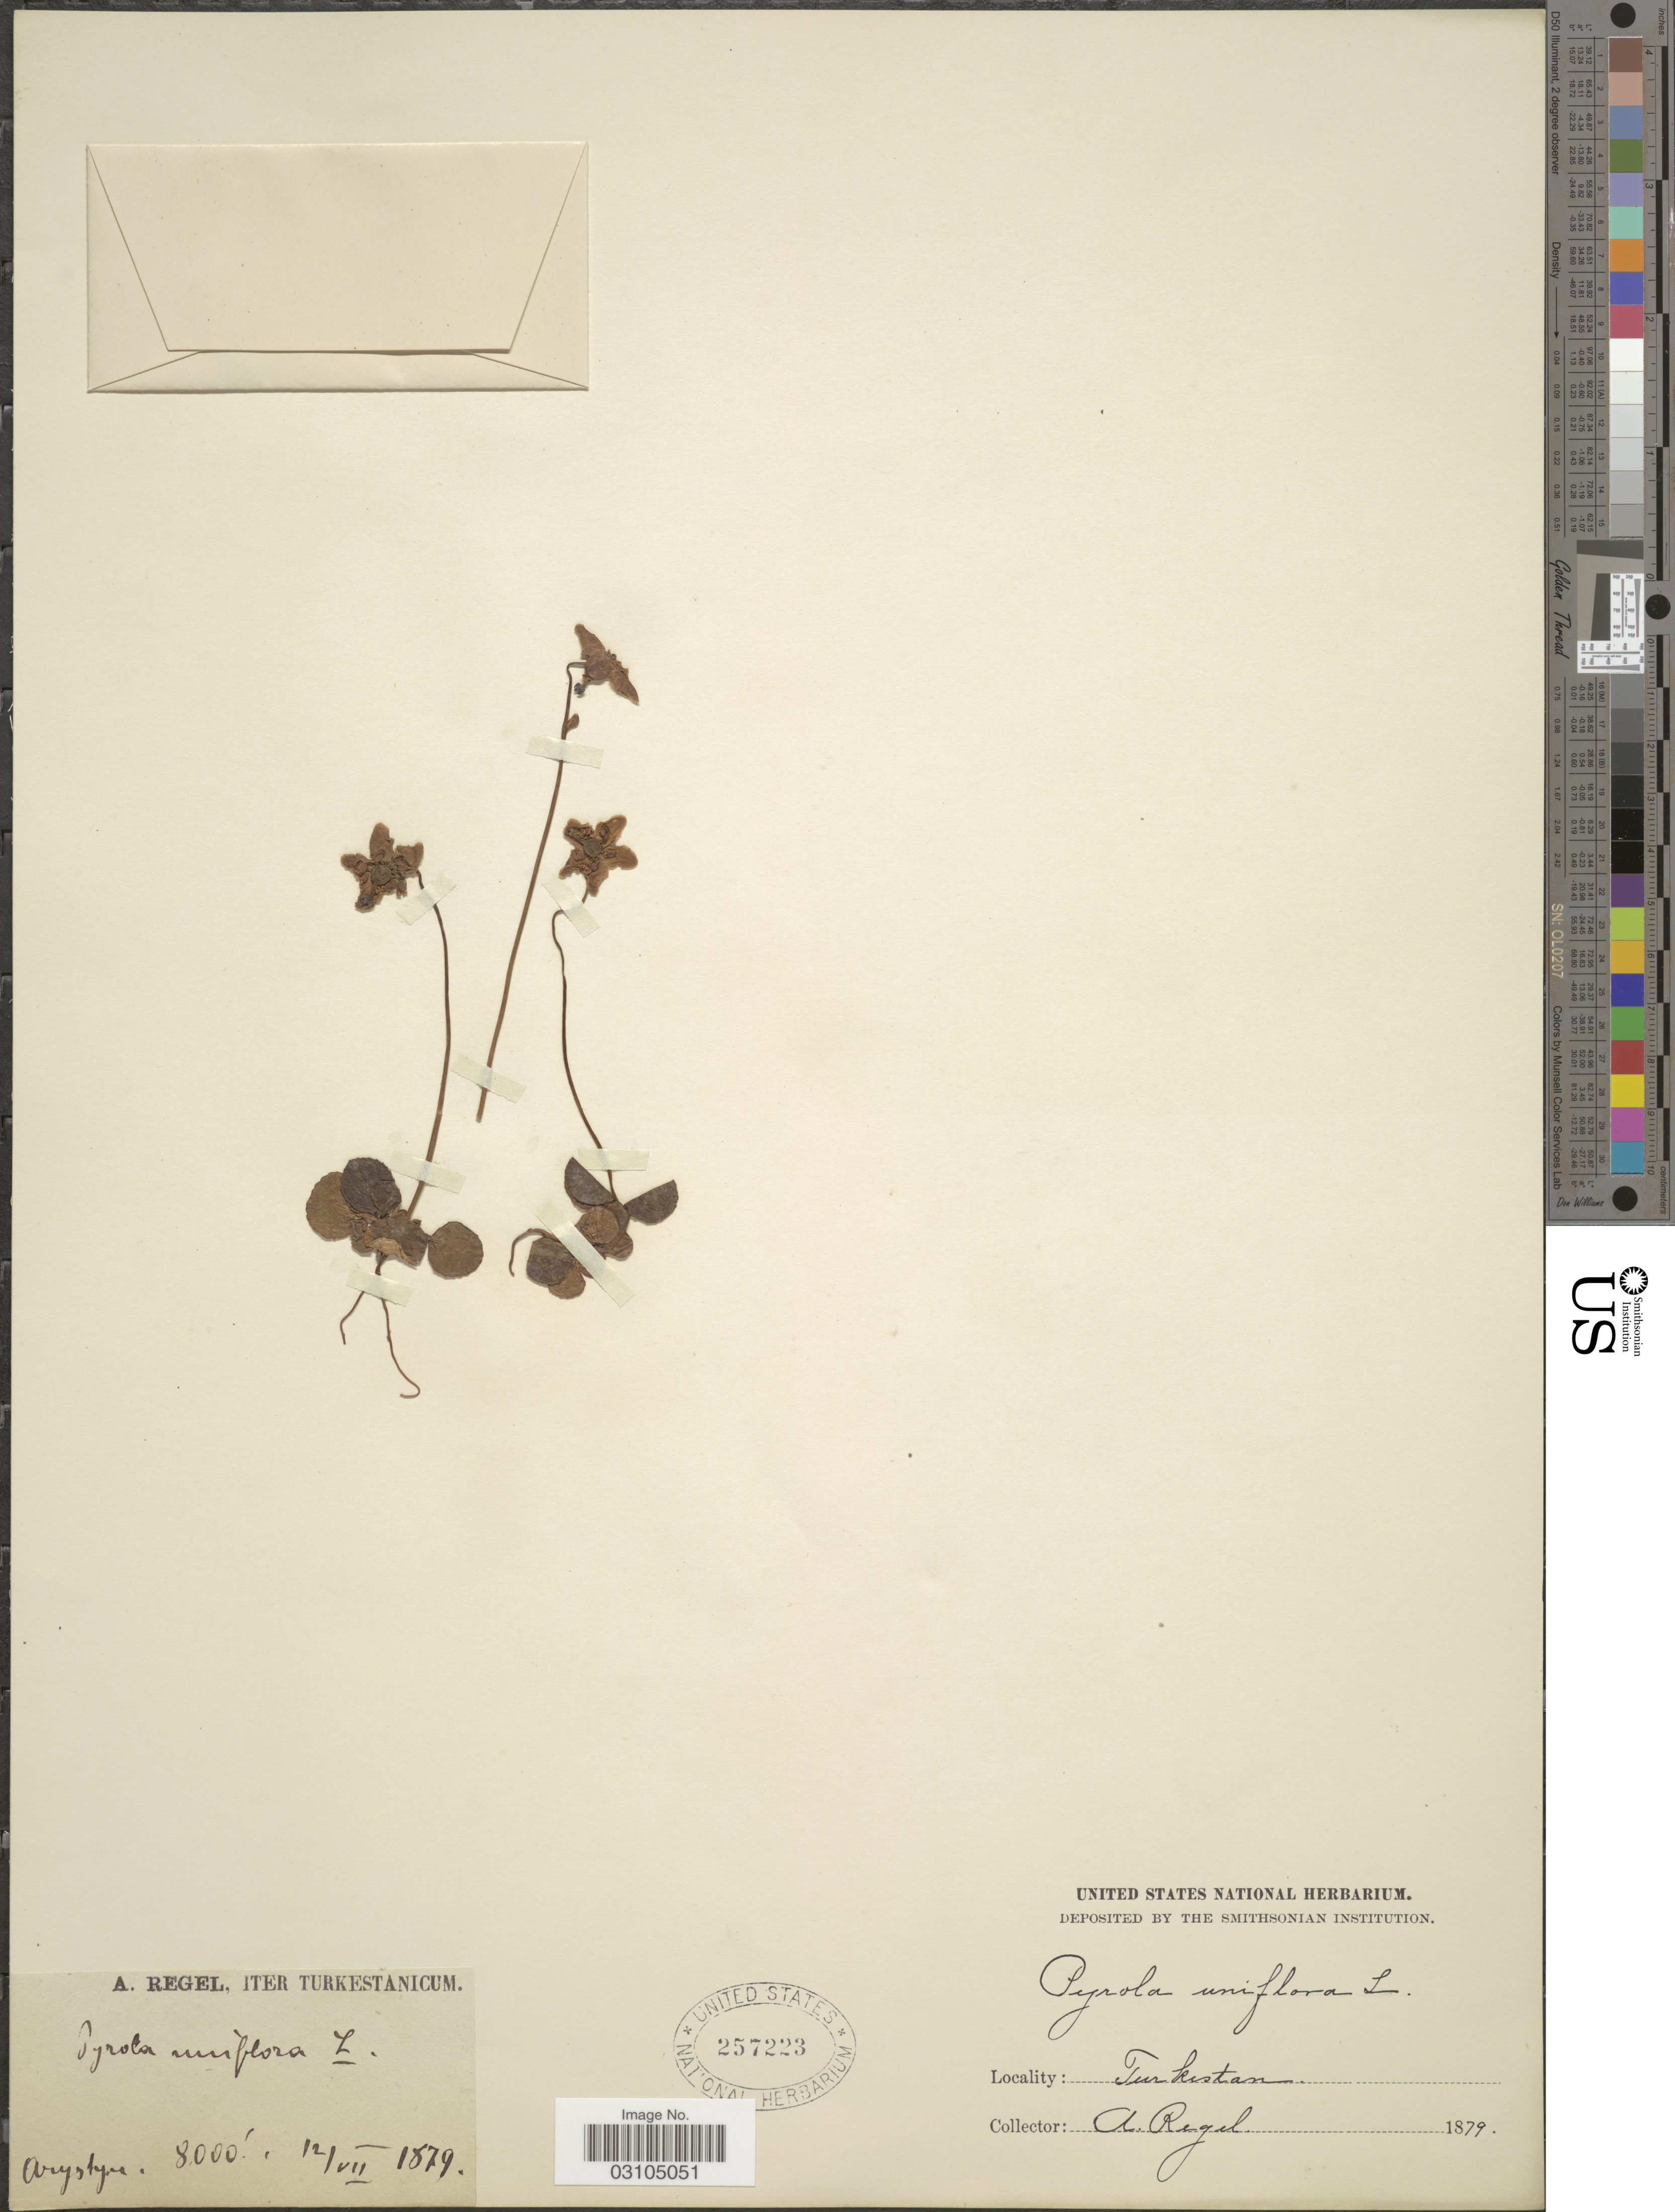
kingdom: Plantae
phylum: Tracheophyta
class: Magnoliopsida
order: Ericales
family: Ericaceae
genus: Moneses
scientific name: Moneses uniflora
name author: (L.) A. Gray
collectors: A. Regel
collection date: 1879-07-12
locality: Iter Turkestanicum, Orystun [interpreted].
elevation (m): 2438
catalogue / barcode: US 257223